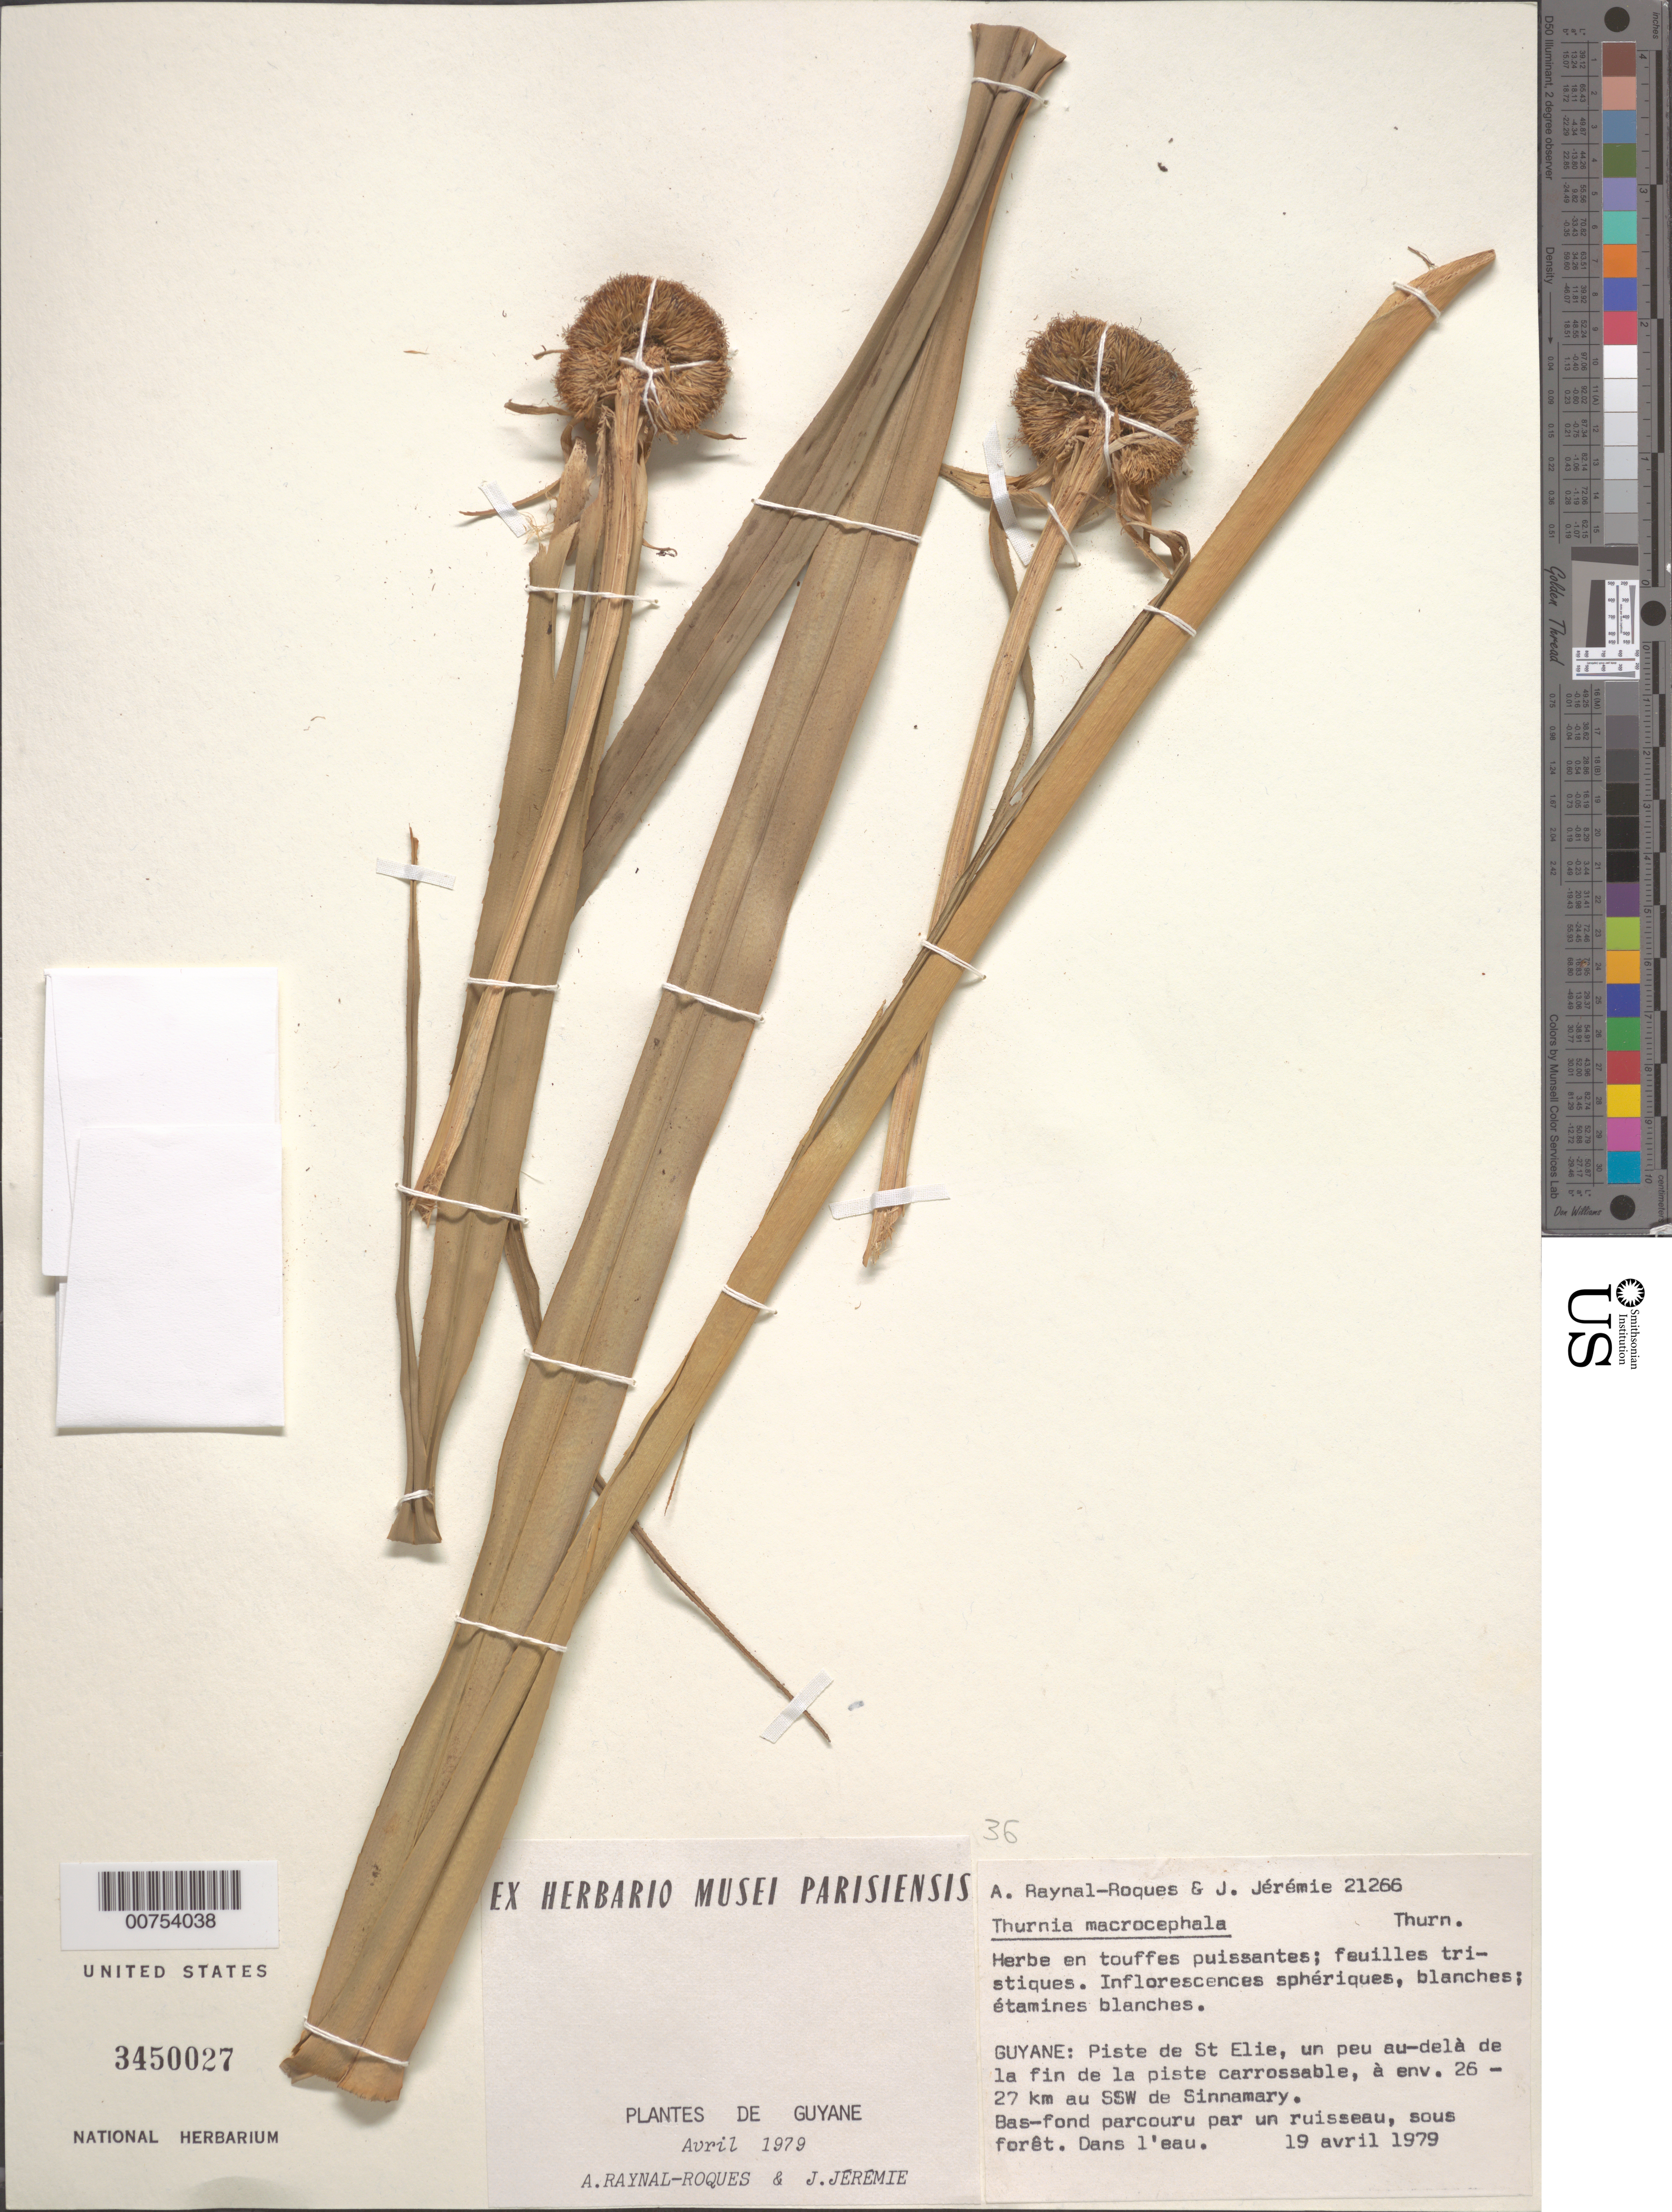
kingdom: Plantae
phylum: Tracheophyta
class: Liliopsida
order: Poales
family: Thurniaceae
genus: Thurnia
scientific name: Thurnia sphaerocephala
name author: (Rudge) Hook. f.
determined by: Strong, Mark T., (BOT), Smithsonian Institution - National Museum of Natural History (UNITED STATES)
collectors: A. M. Raynal & J. Jérémie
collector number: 21266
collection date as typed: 19-Apr-79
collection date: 1979-04-19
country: French Guiana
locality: Piste de Saint-Élie, 26-27 km SSW de Sinnamary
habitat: Bas-fond parcouru par un ruisseau, sous forêt; dans l'eau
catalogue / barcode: US 3450027